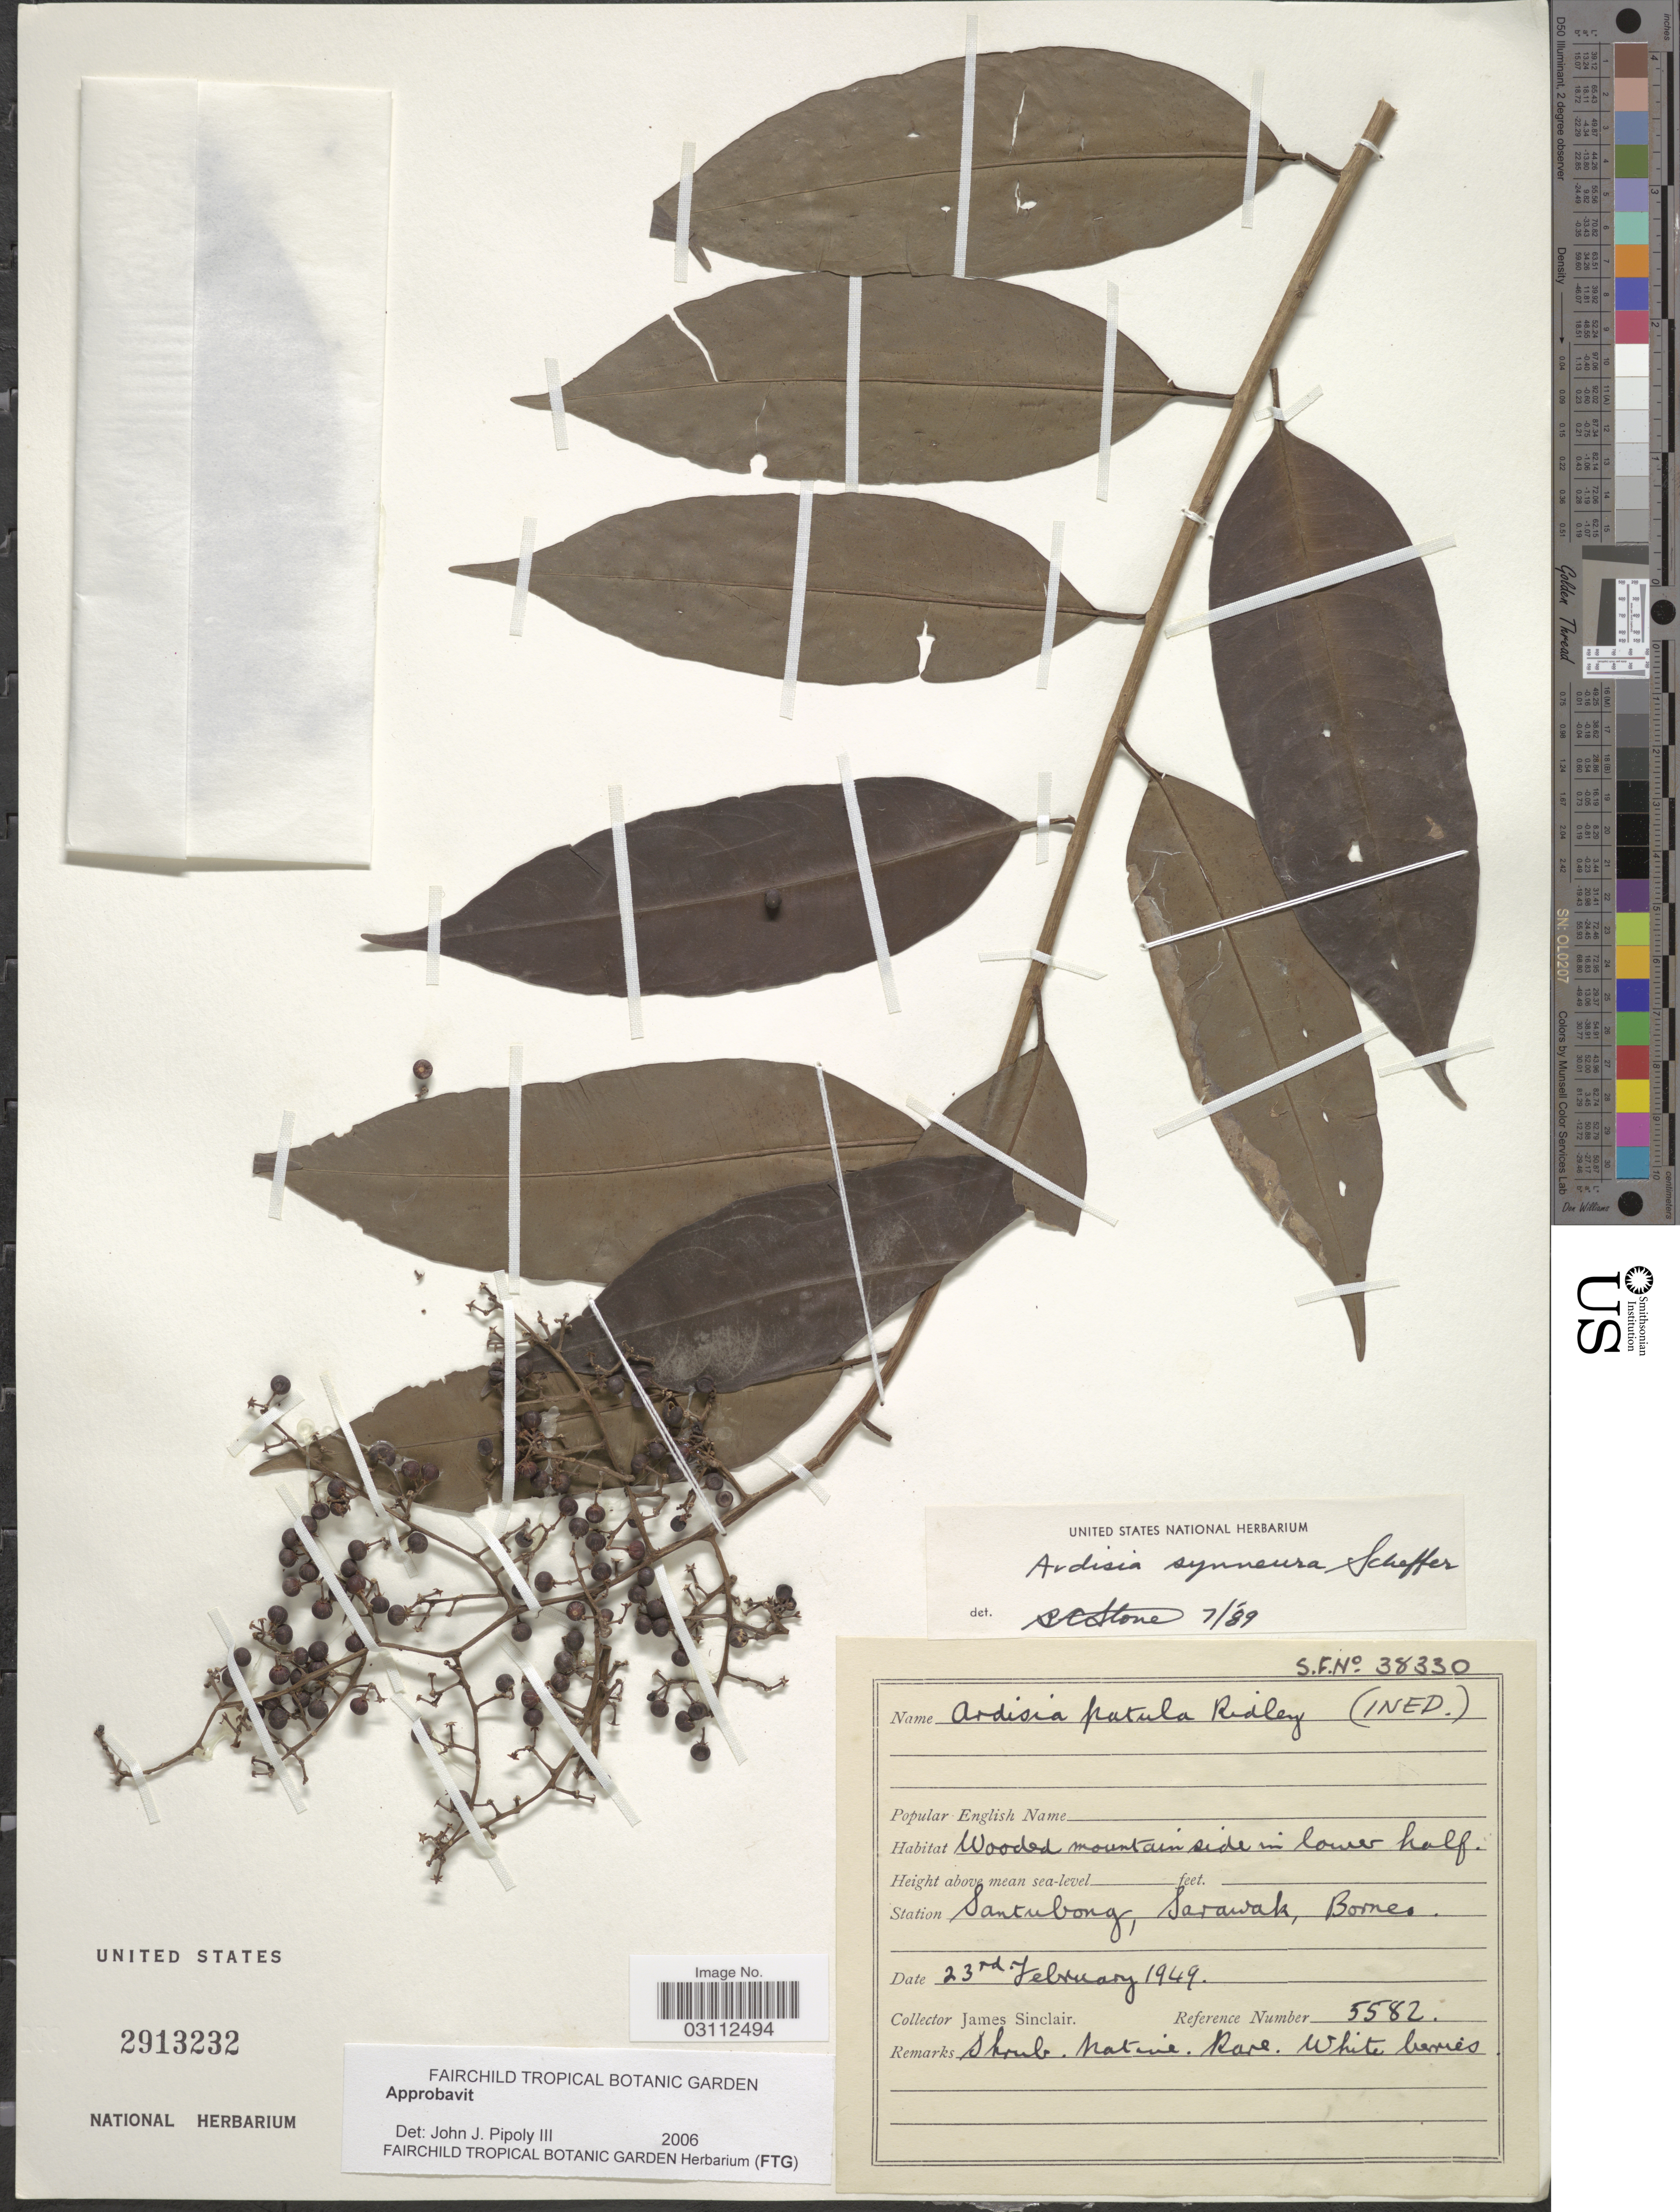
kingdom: Plantae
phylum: Tracheophyta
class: Magnoliopsida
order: Ericales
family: Primulaceae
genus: Ardisia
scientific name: Ardisia synneura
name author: Scheff.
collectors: J. Sinclair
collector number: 5582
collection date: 1949-02-23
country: Malaysia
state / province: Sarawak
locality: Station Santubong, Sarawak, Borneo.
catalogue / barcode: US 2913232